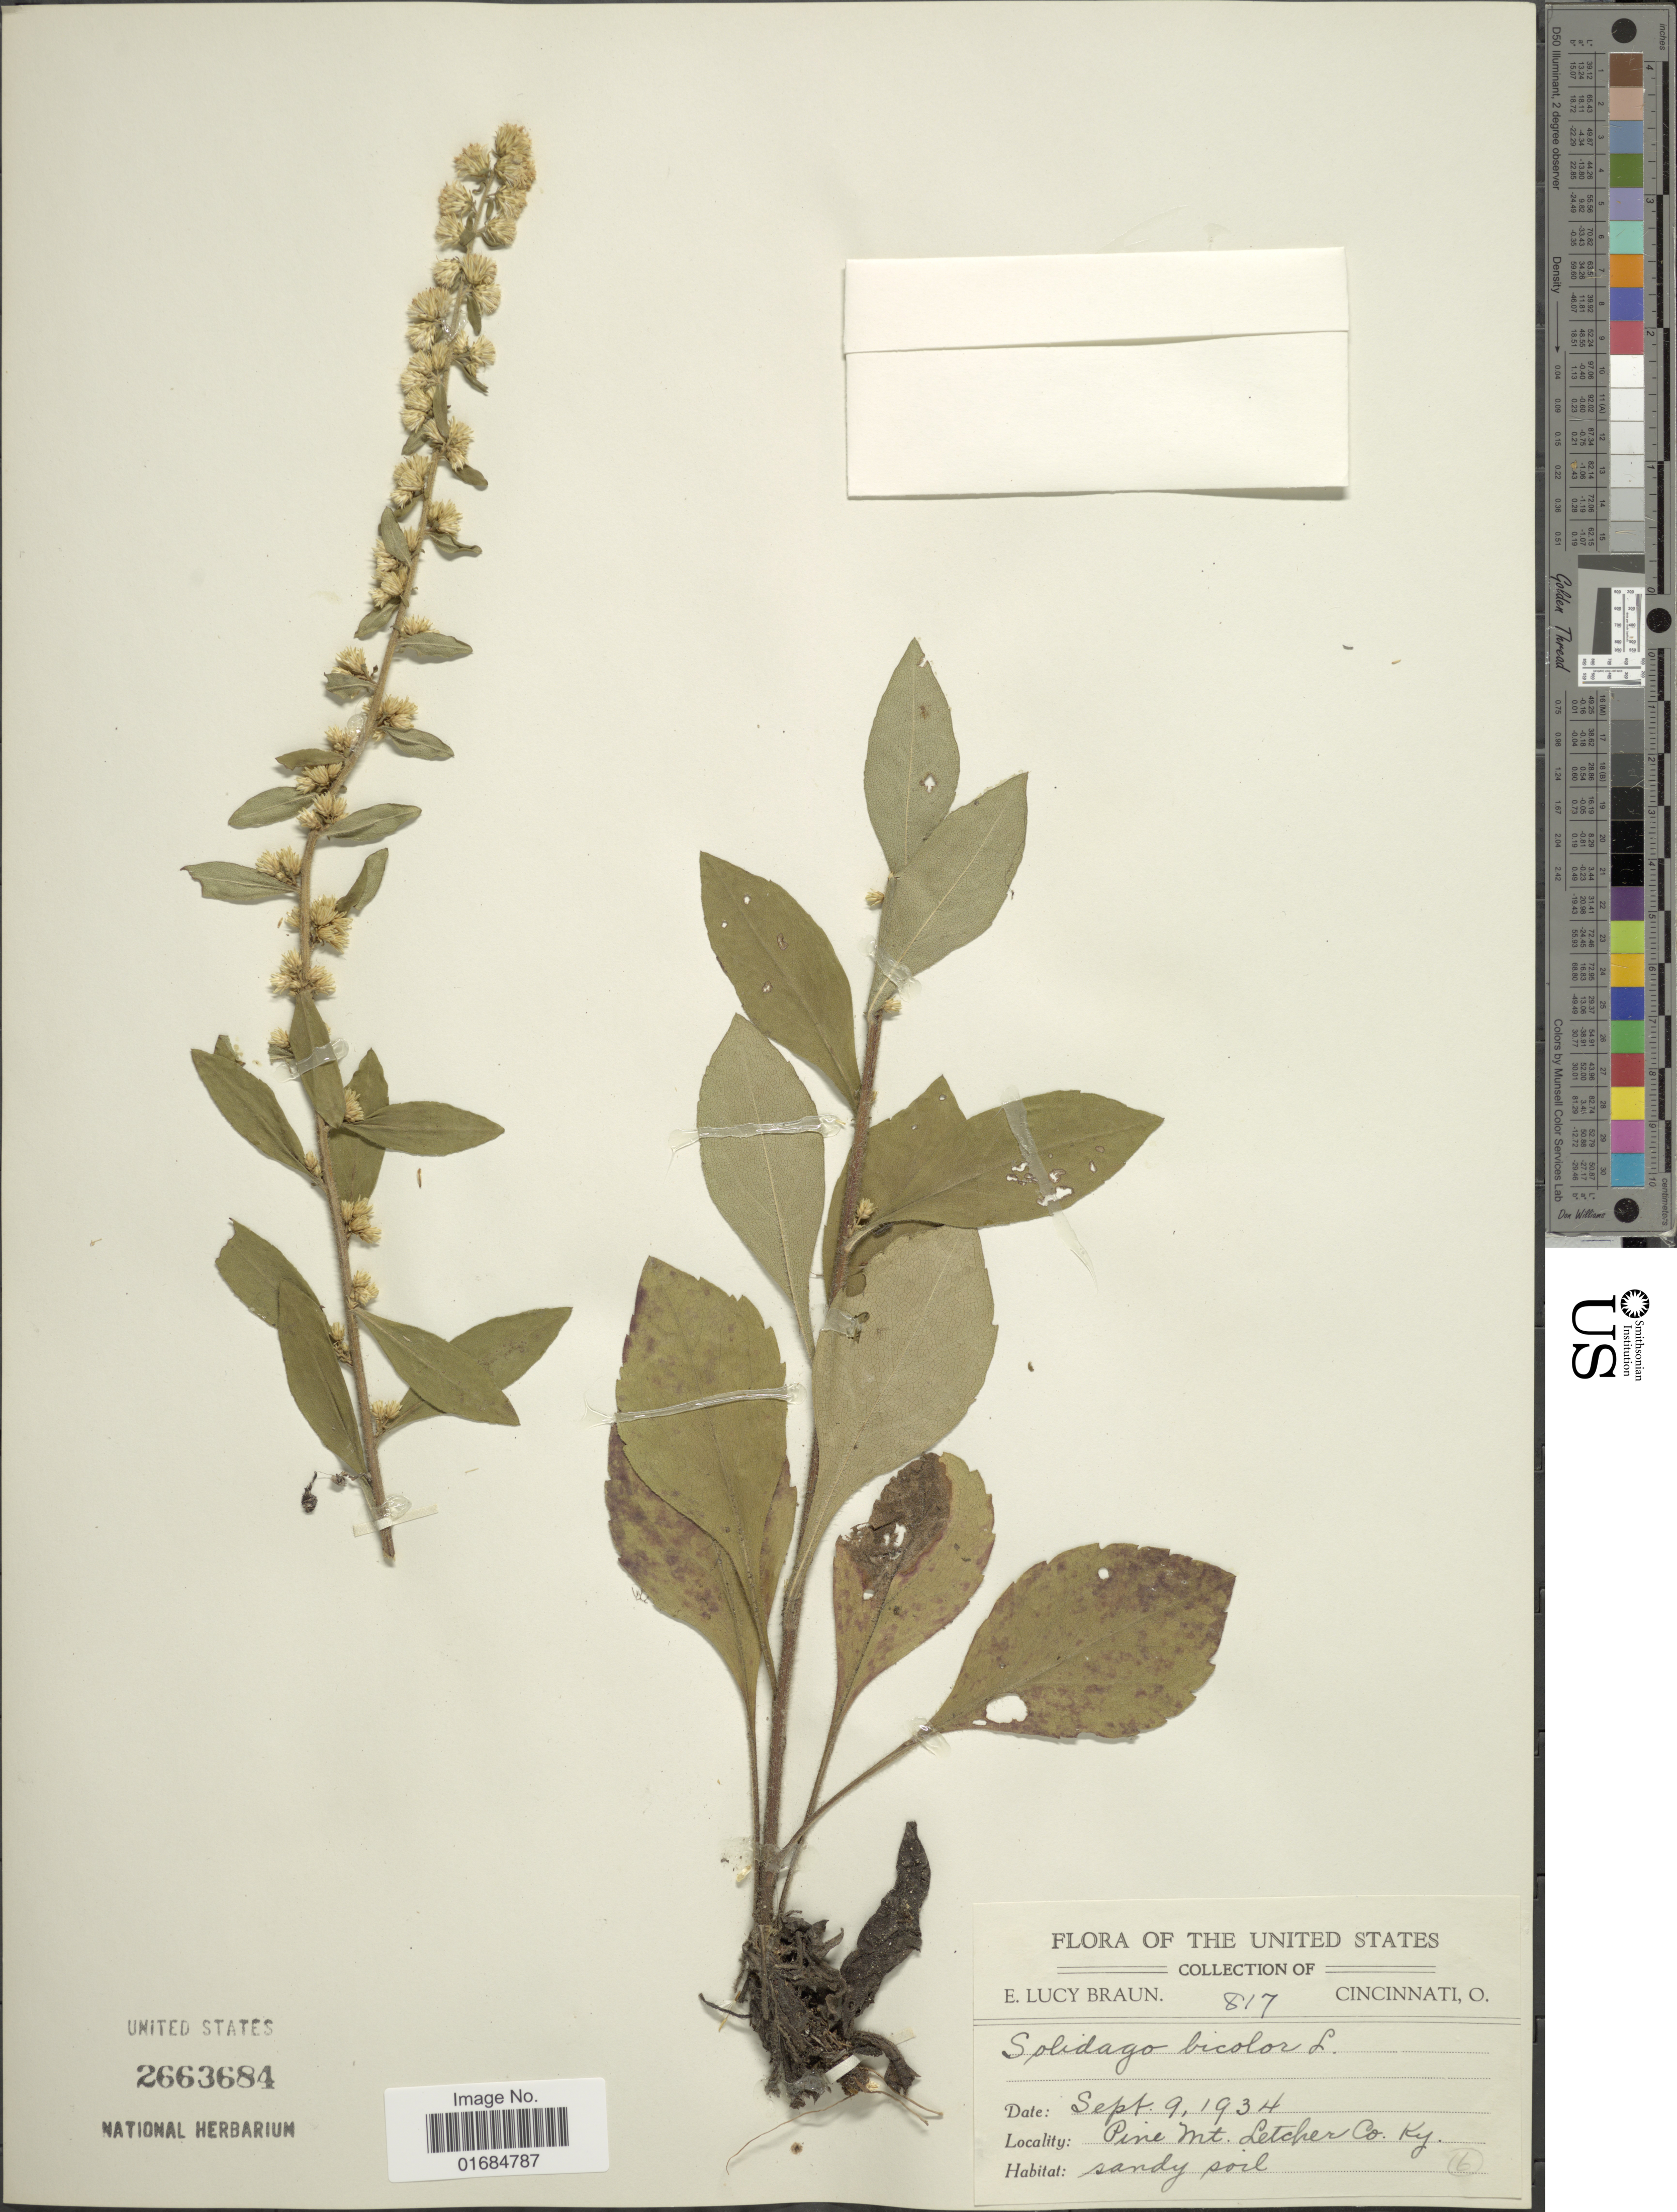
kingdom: Plantae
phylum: Tracheophyta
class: Magnoliopsida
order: Asterales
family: Asteraceae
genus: Solidago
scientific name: Solidago bicolor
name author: L.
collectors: E. L. Braun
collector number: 817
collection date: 1934-09-09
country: United States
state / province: Kentucky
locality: Pine Mt. Letcher Co. Ky.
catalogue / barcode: US 2663684